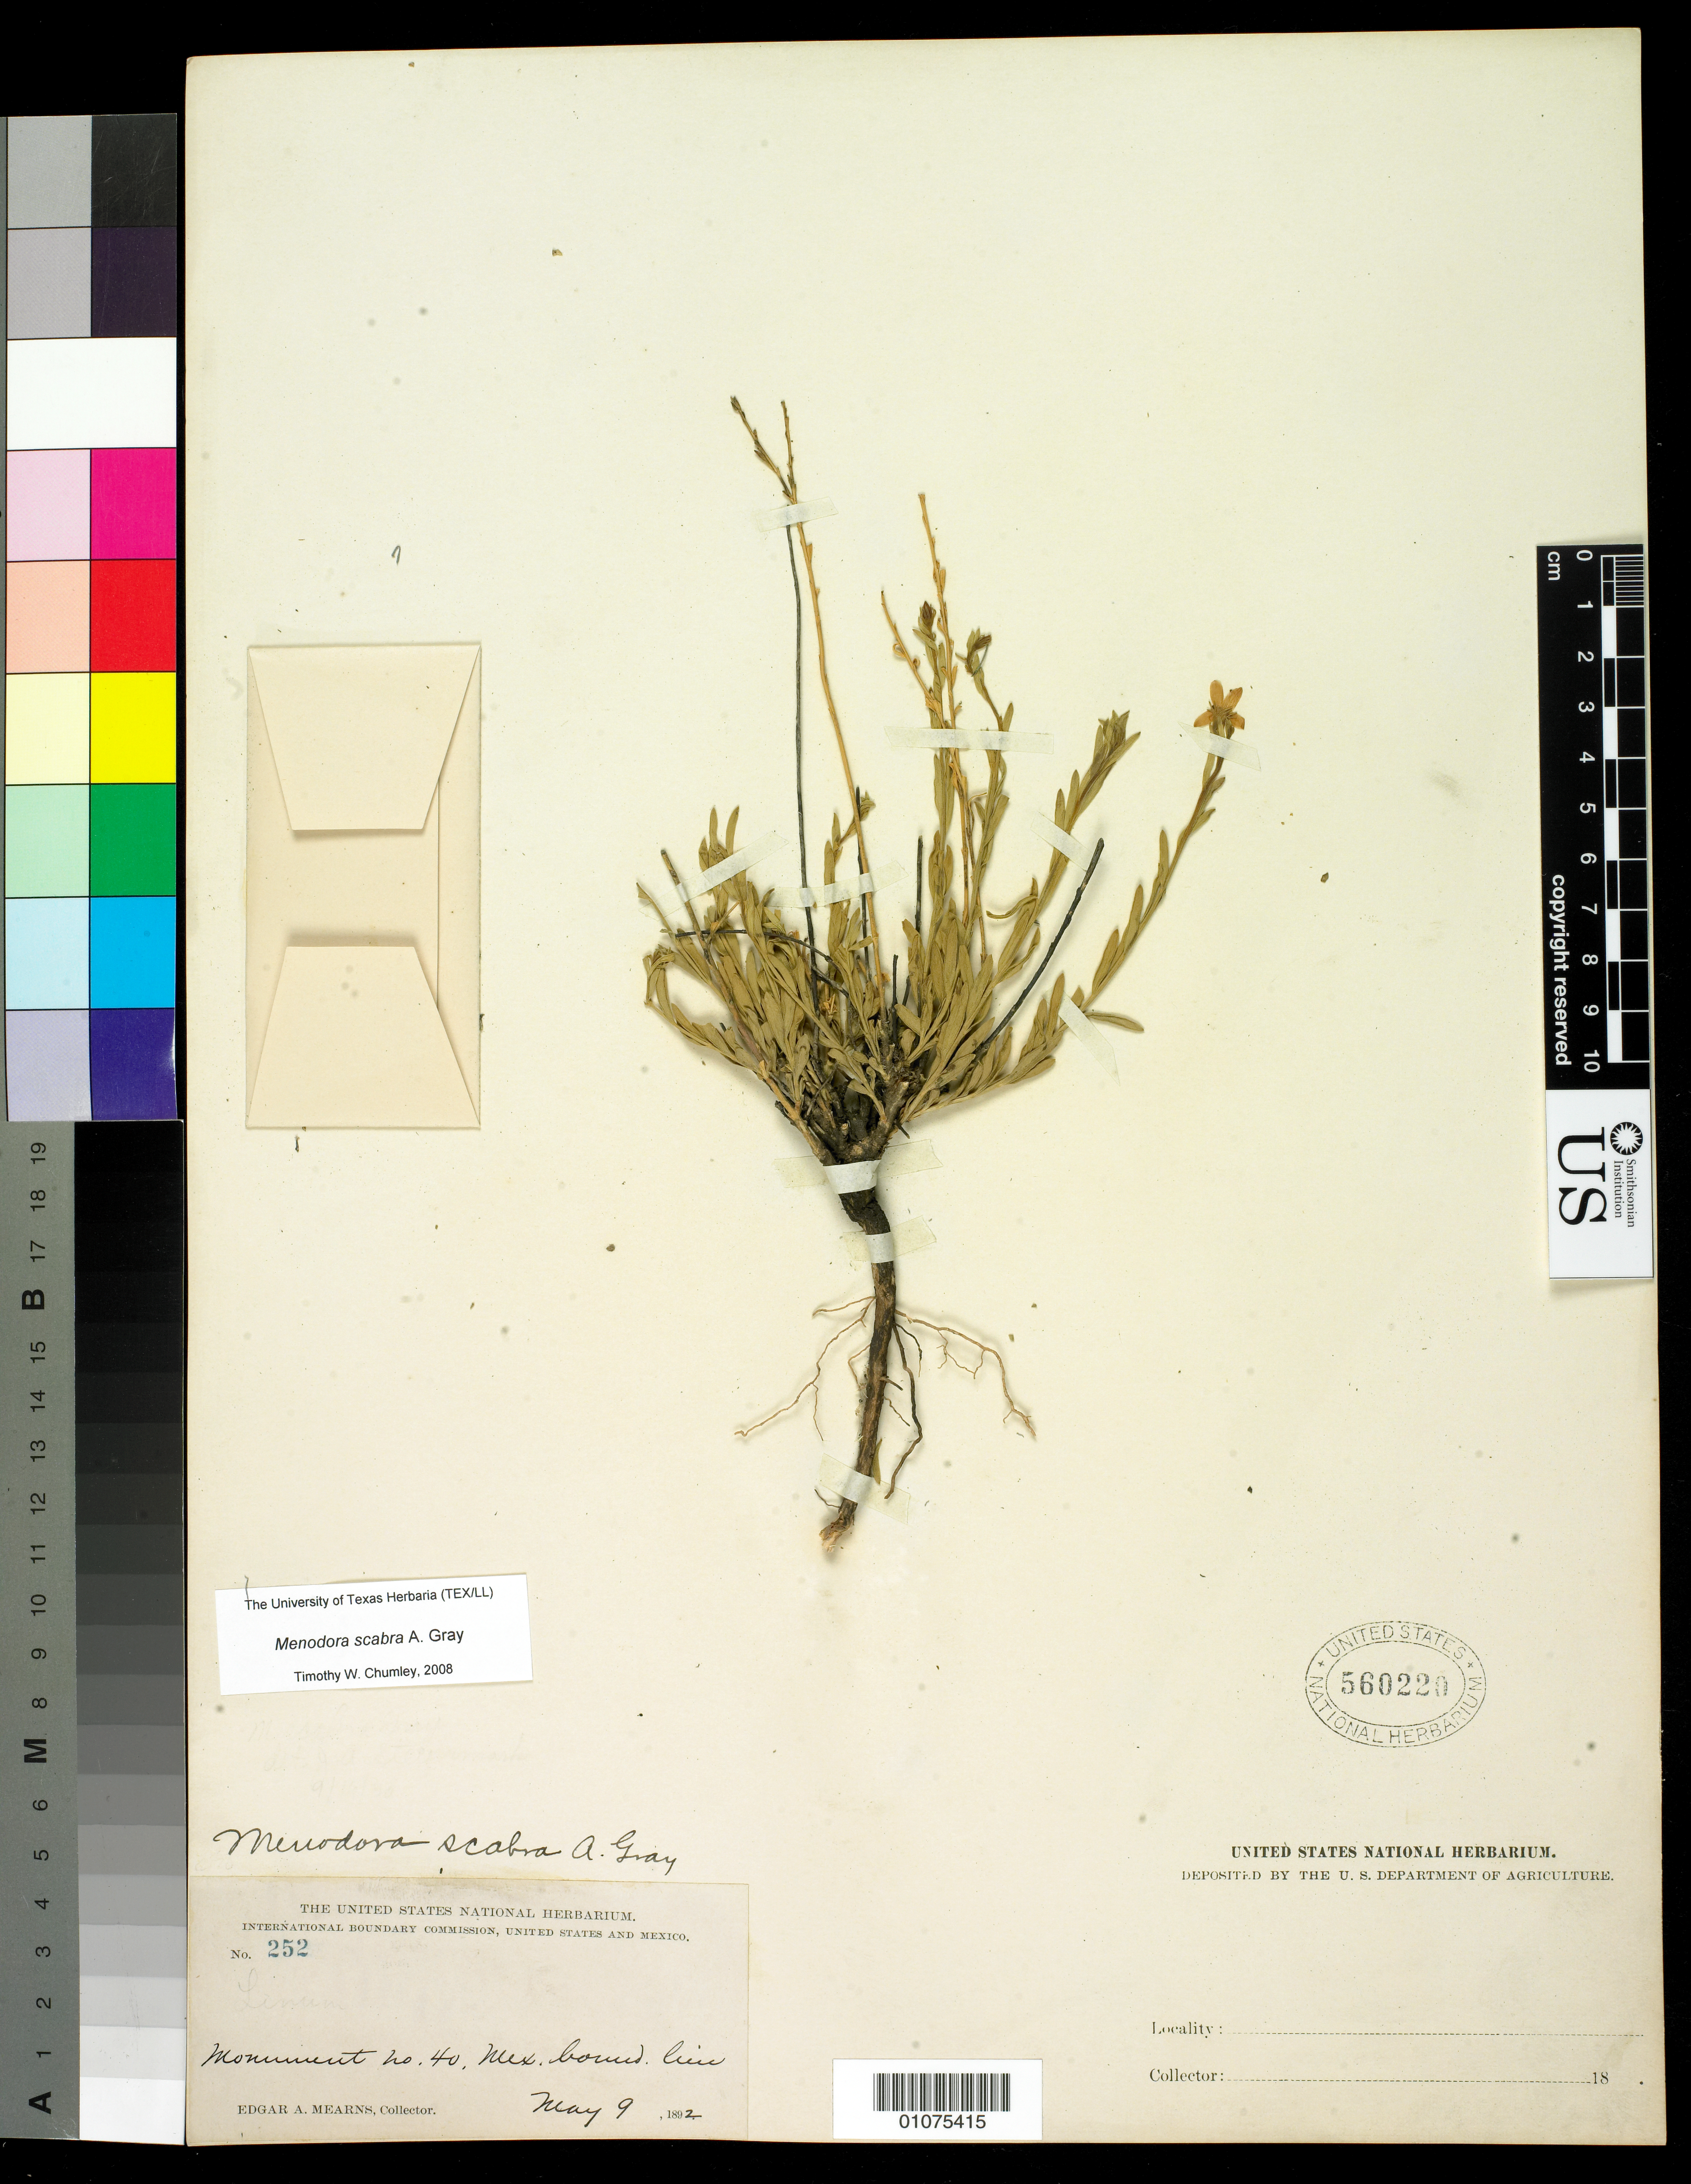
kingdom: Plantae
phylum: Tracheophyta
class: Magnoliopsida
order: Lamiales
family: Oleaceae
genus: Menodora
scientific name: Menodora scabra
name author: A. Gray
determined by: Chumley, T. W., (TEX)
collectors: E. A. Mearns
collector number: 252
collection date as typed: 9 May 1892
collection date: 1892-05-09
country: United States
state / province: Arizona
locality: Monument # 40, Mex. Bound. Line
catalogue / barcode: US 560220